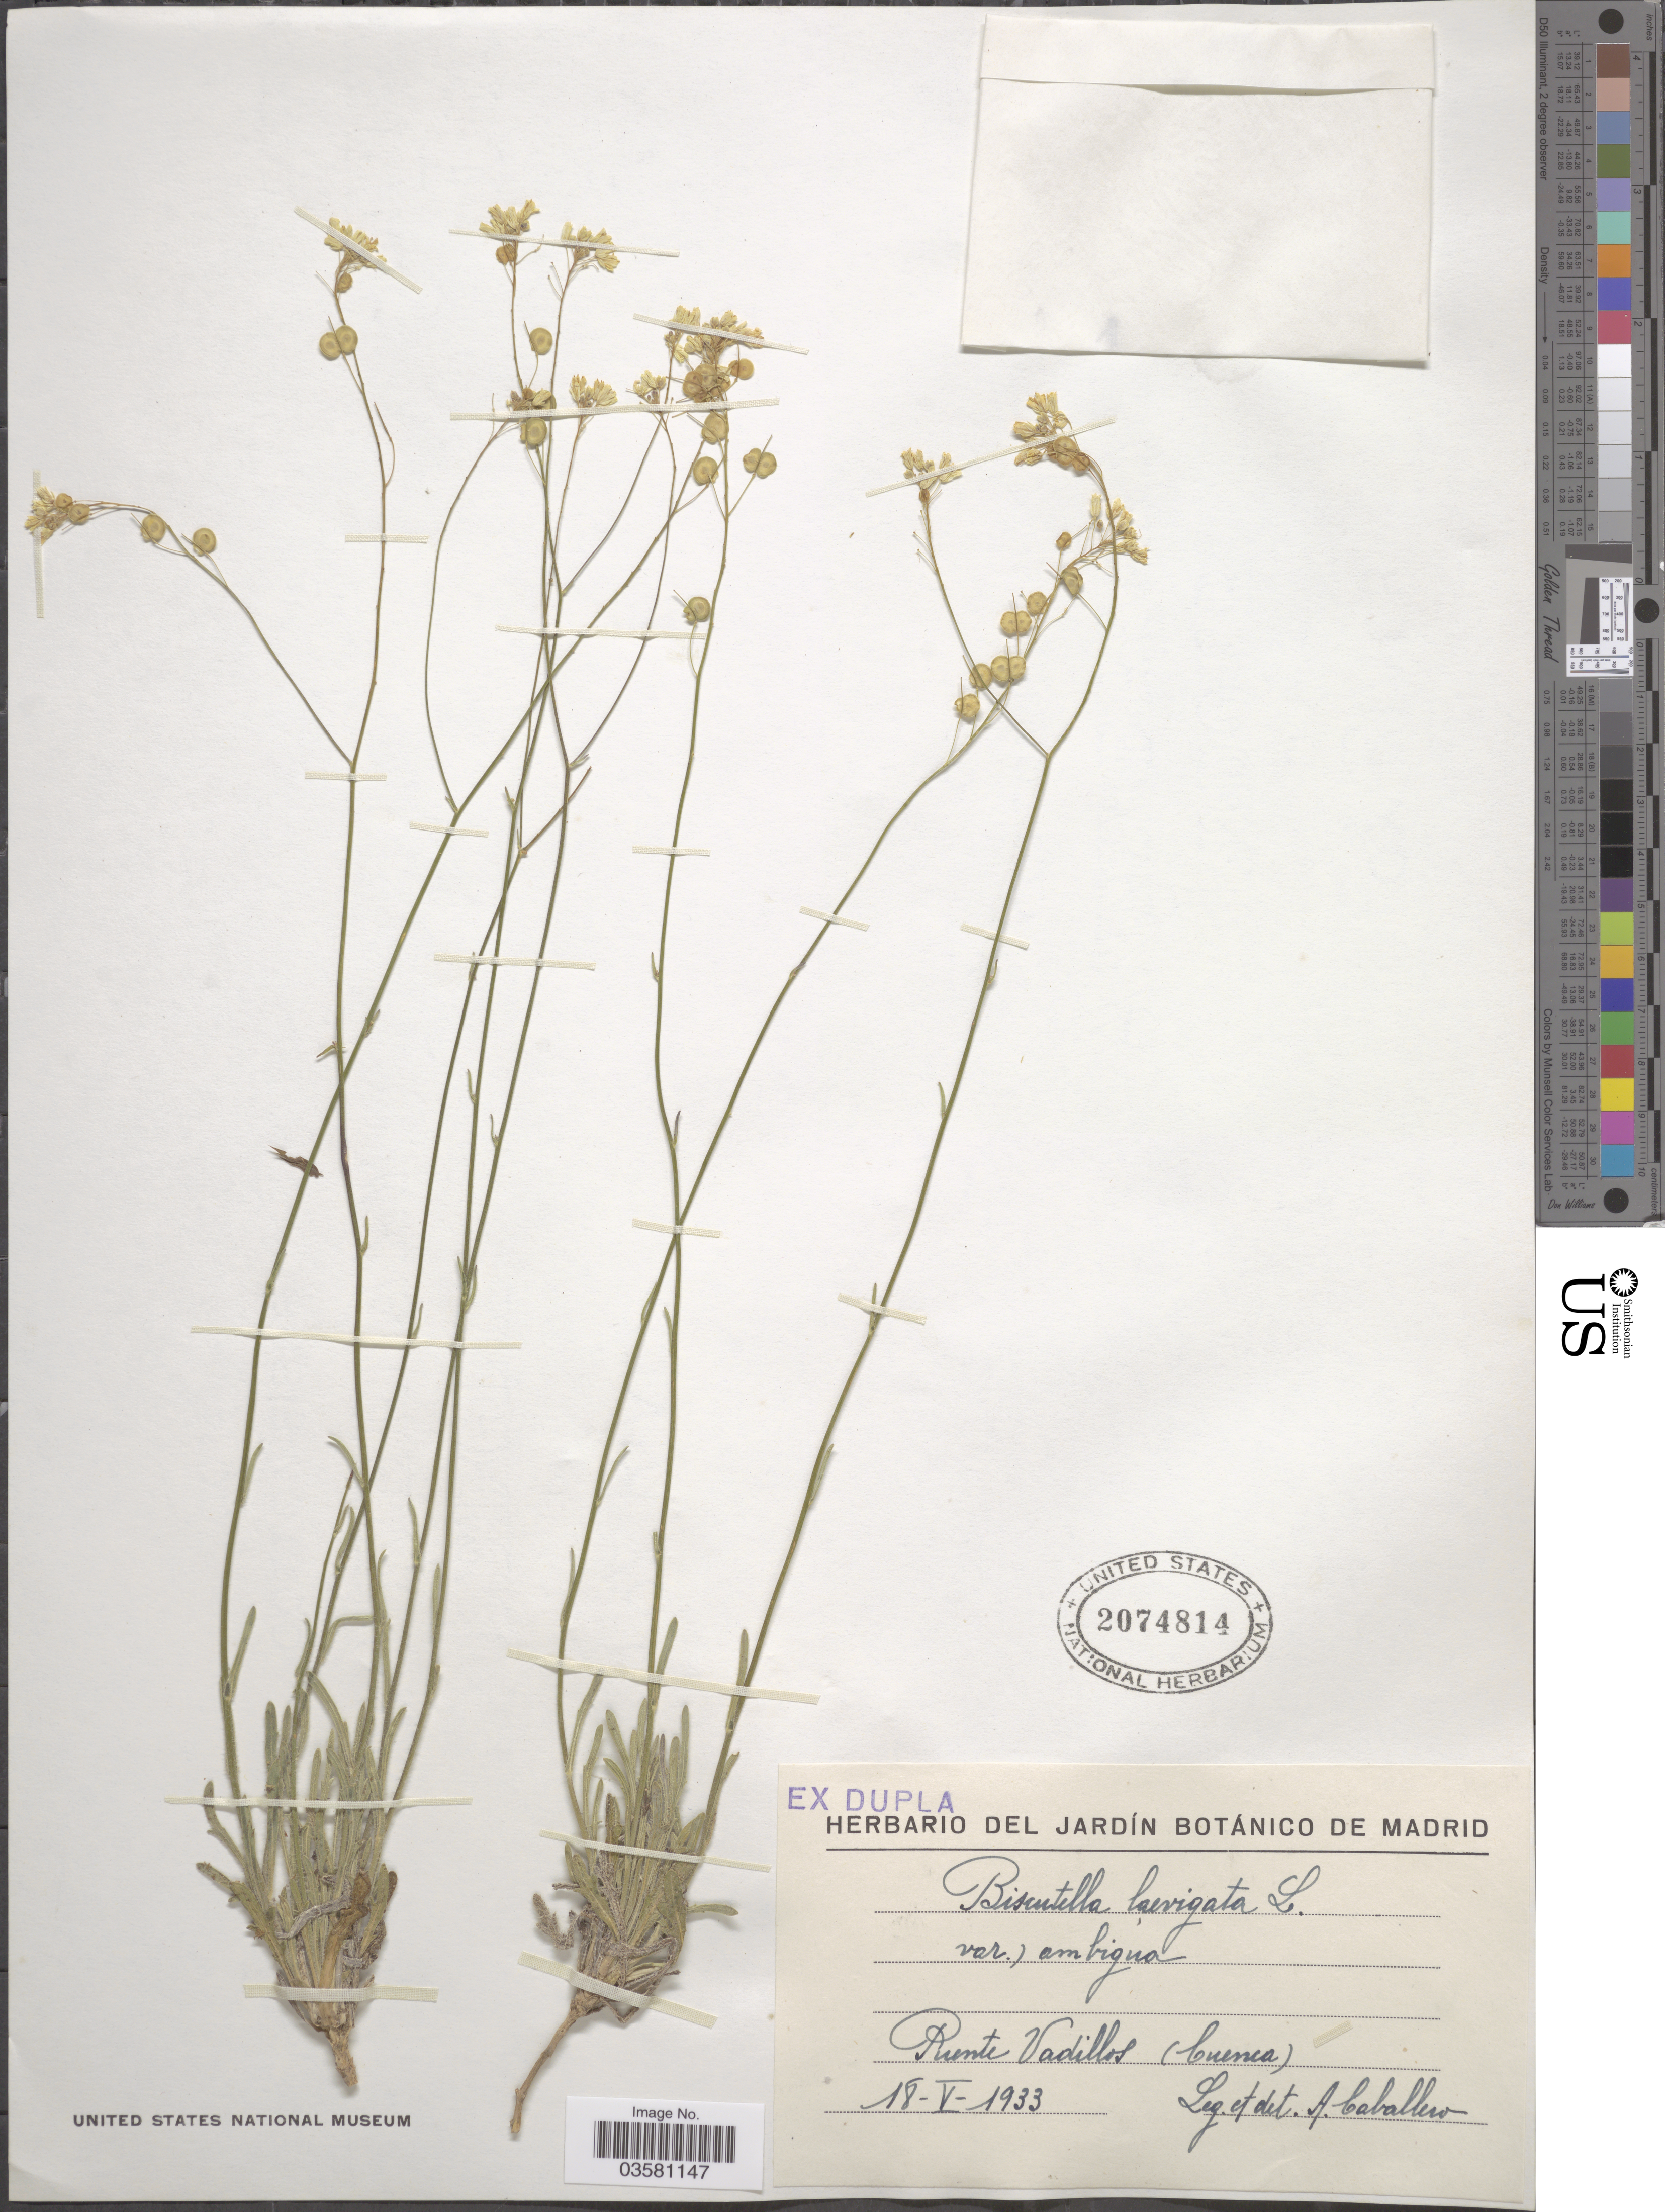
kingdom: Plantae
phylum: Tracheophyta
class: Magnoliopsida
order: Brassicales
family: Brassicaceae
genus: Biscutella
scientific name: Biscutella laevigata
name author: L.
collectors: A. Caballero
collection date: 1933-05-18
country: Spain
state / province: Madrid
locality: Puente Vadillos (Cuenca).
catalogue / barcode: US 2074814